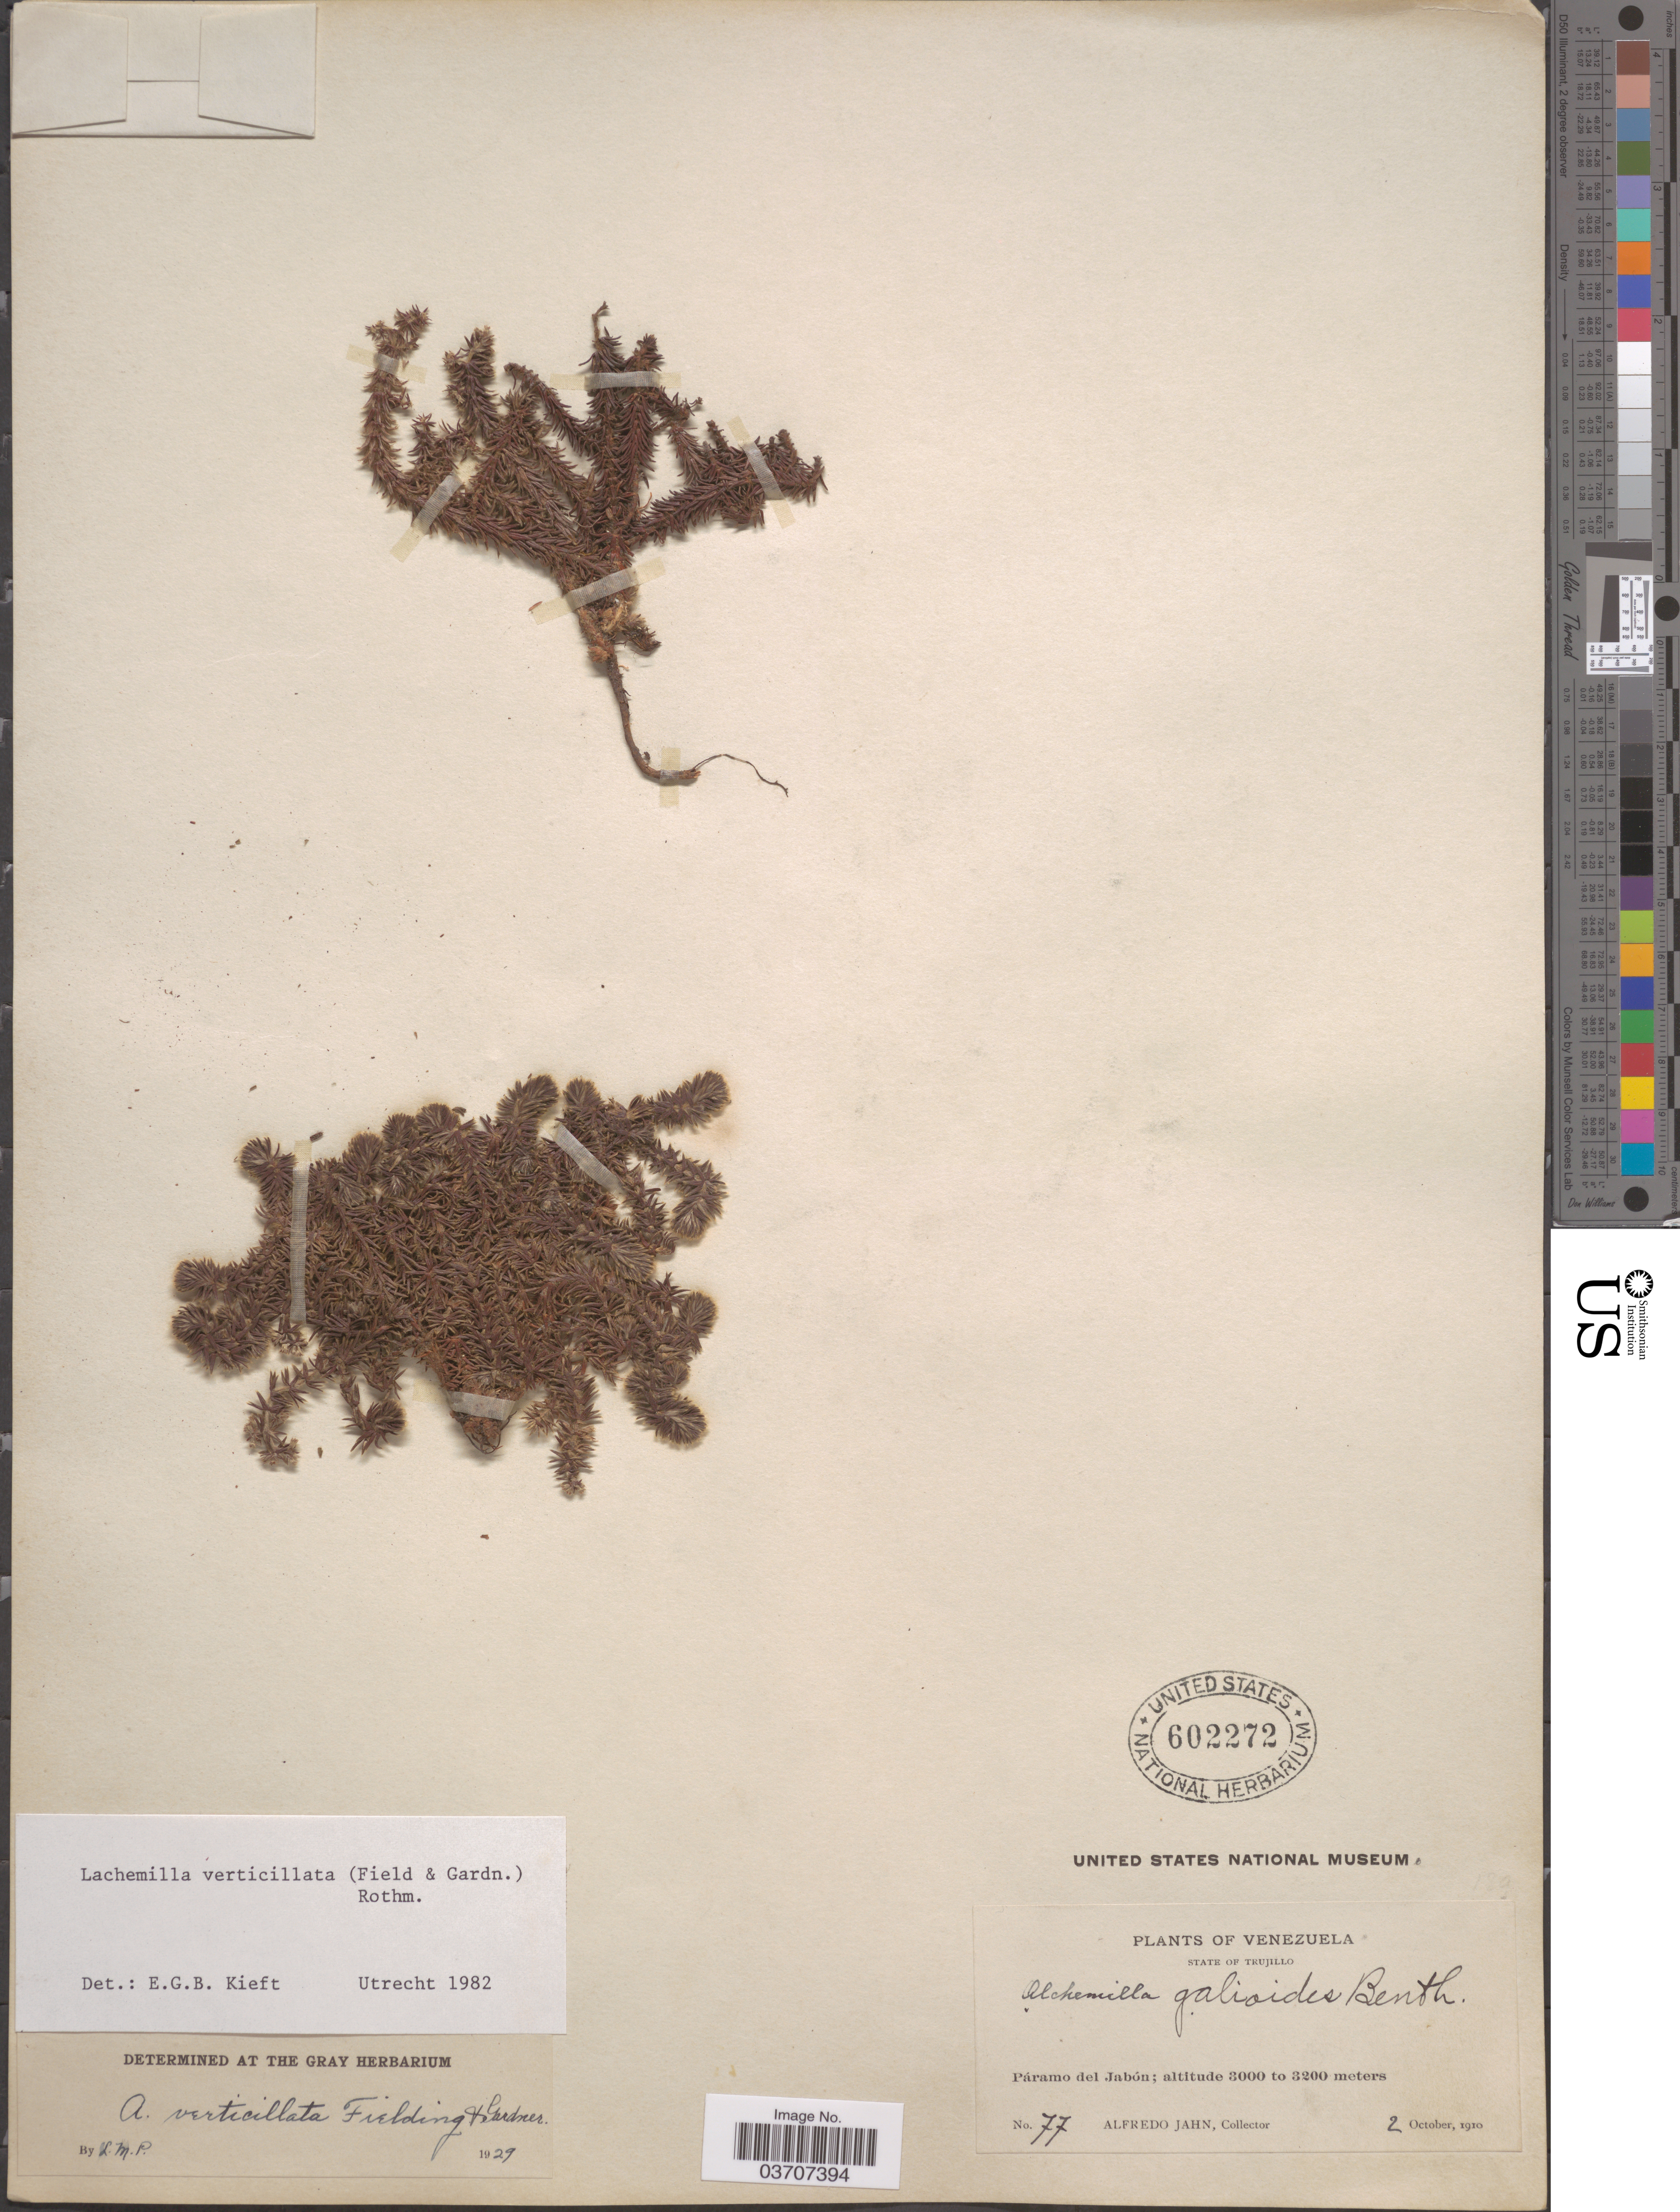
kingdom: Plantae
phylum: Tracheophyta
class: Magnoliopsida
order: Rosales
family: Rosaceae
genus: Alchemilla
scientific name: Alchemilla verticillata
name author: Fielding & Gardner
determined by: Dorr, L. J., (BOT), Smithsonian Institution - National Museum of Natural History (UNITED STATES)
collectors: A. Jahn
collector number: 77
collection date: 1910-10-02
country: Venezuela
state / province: Trujillo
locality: Páramo del Jabón.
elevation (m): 3000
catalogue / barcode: US 602272